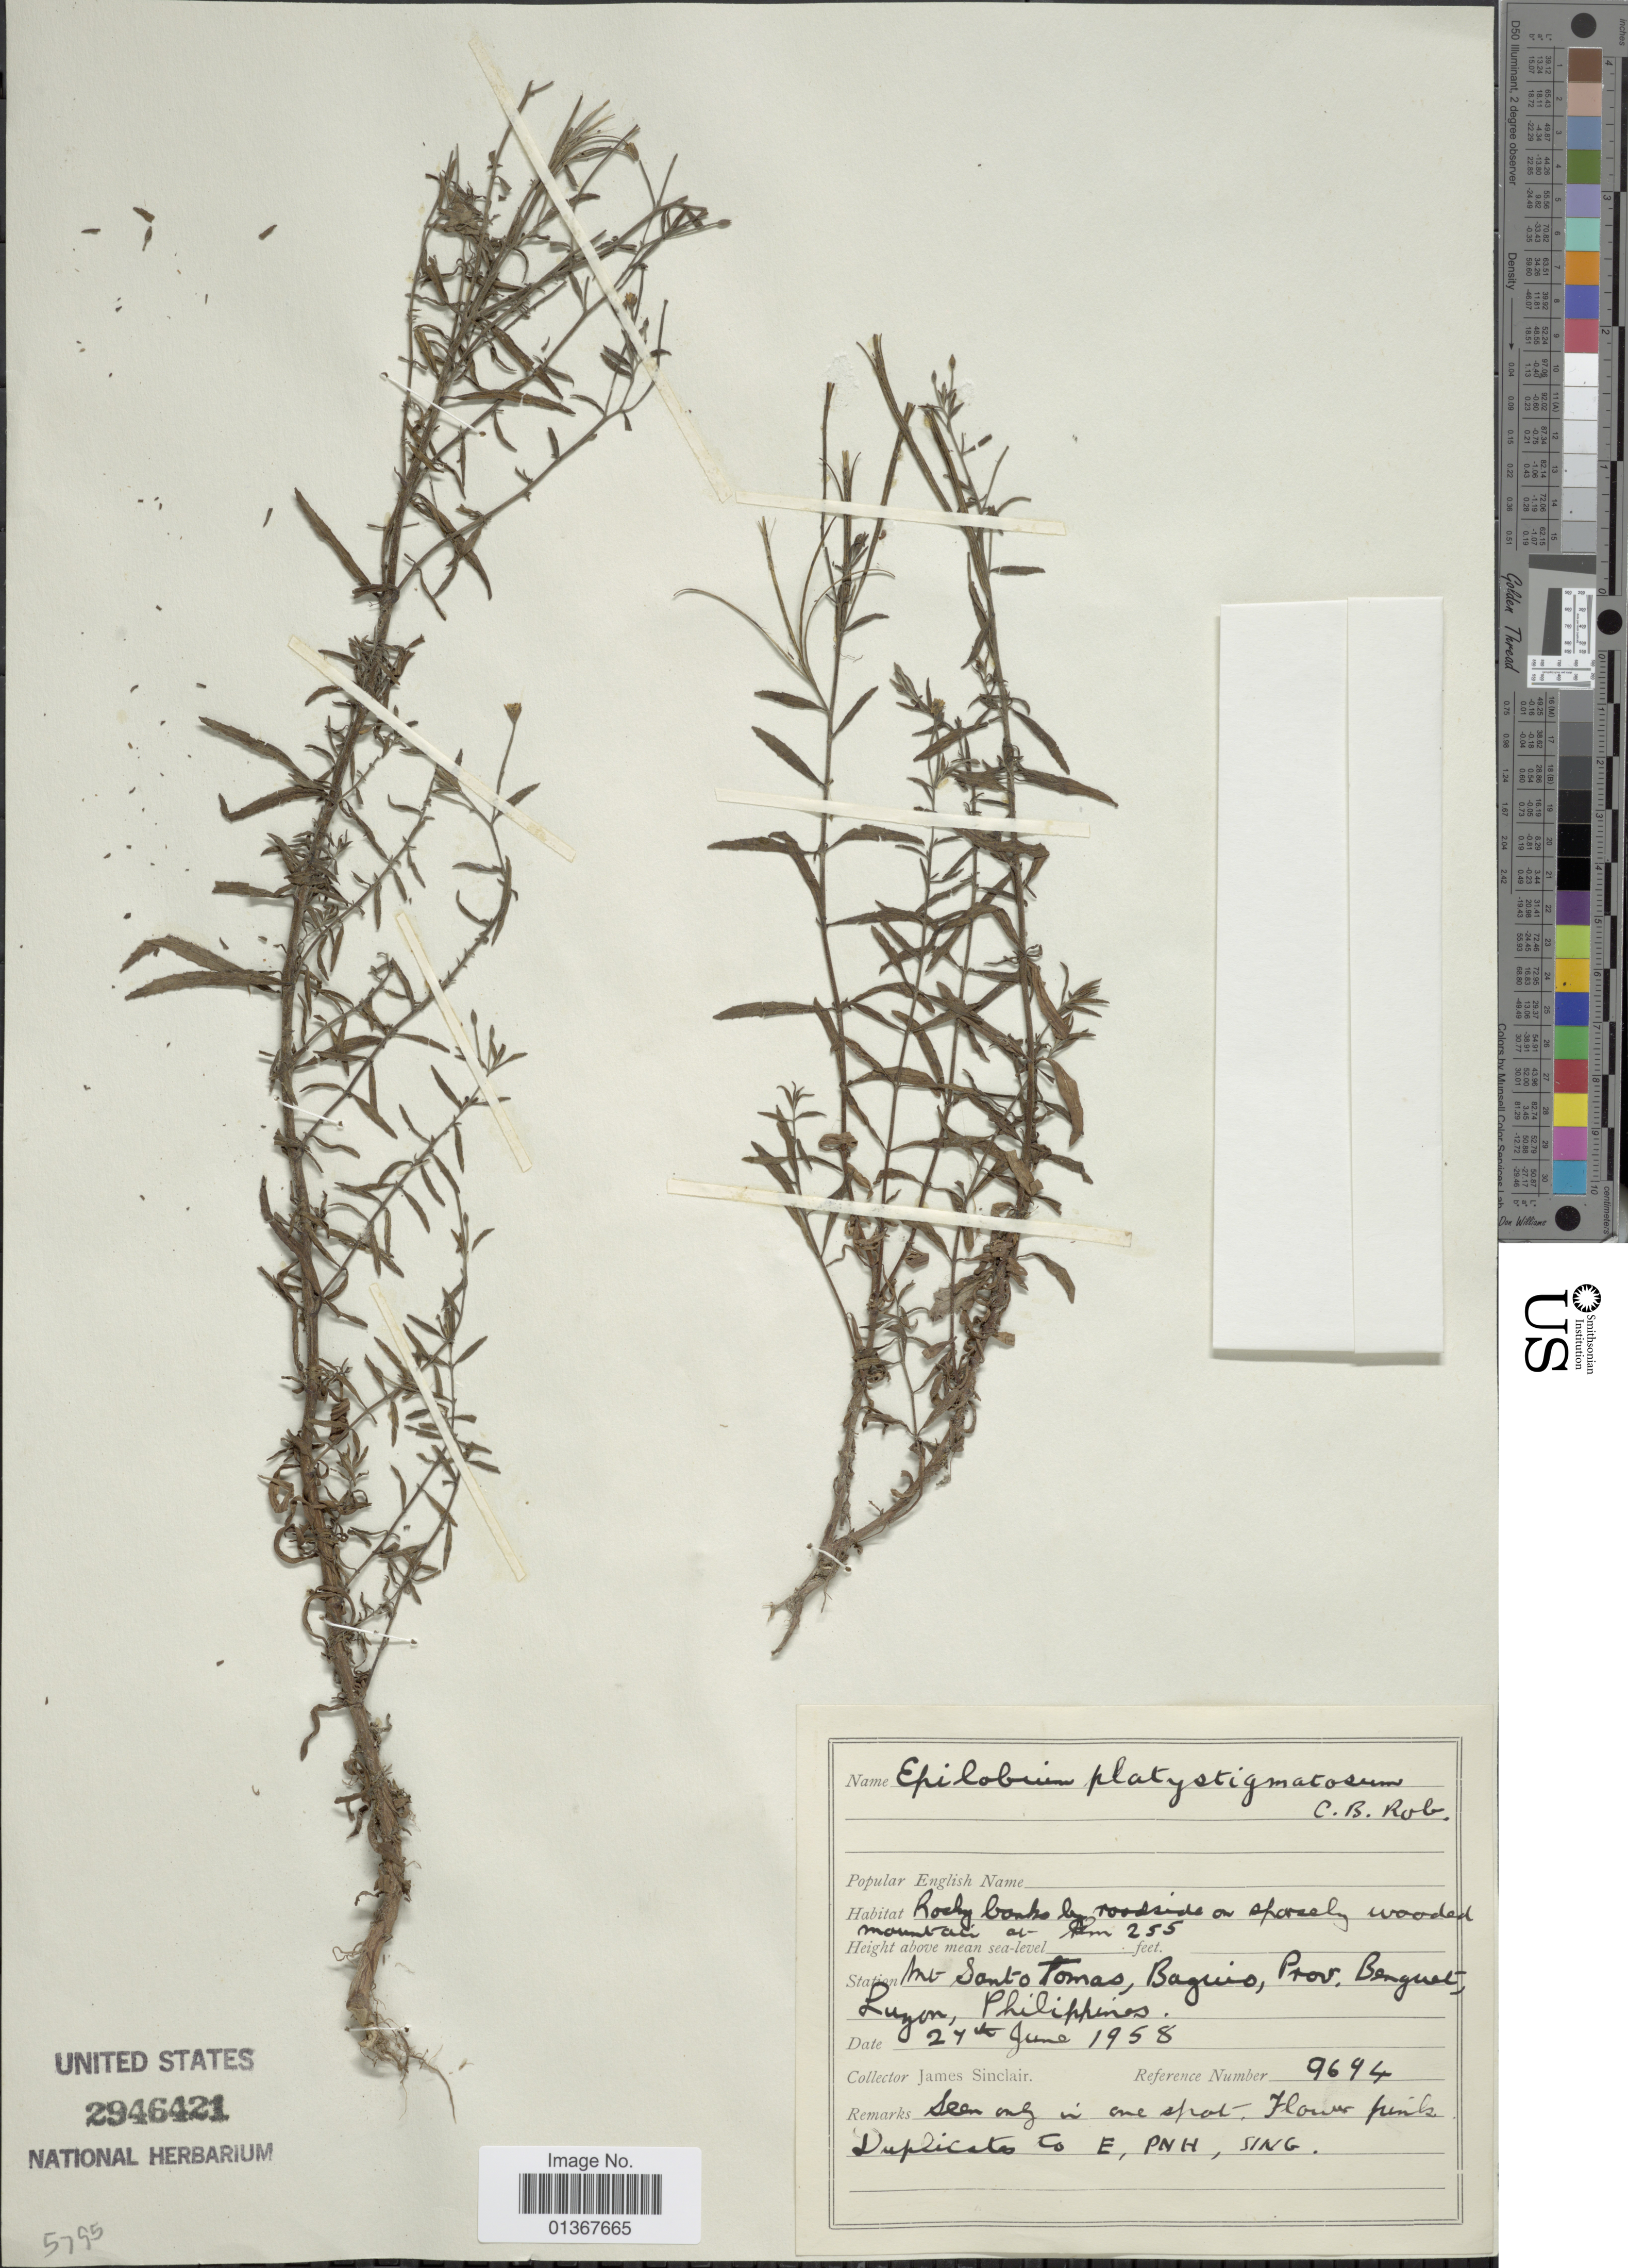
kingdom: Plantae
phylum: Tracheophyta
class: Magnoliopsida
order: Myrtales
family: Onagraceae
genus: Epilobium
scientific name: Epilobium platystigmatosum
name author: C.B. Rob.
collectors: J. Sinclair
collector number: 9694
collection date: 1958-06-27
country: Philippines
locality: Mt. Santo Tomas, Baguio, Prov. Benguet, Luyon.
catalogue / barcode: US 2946421